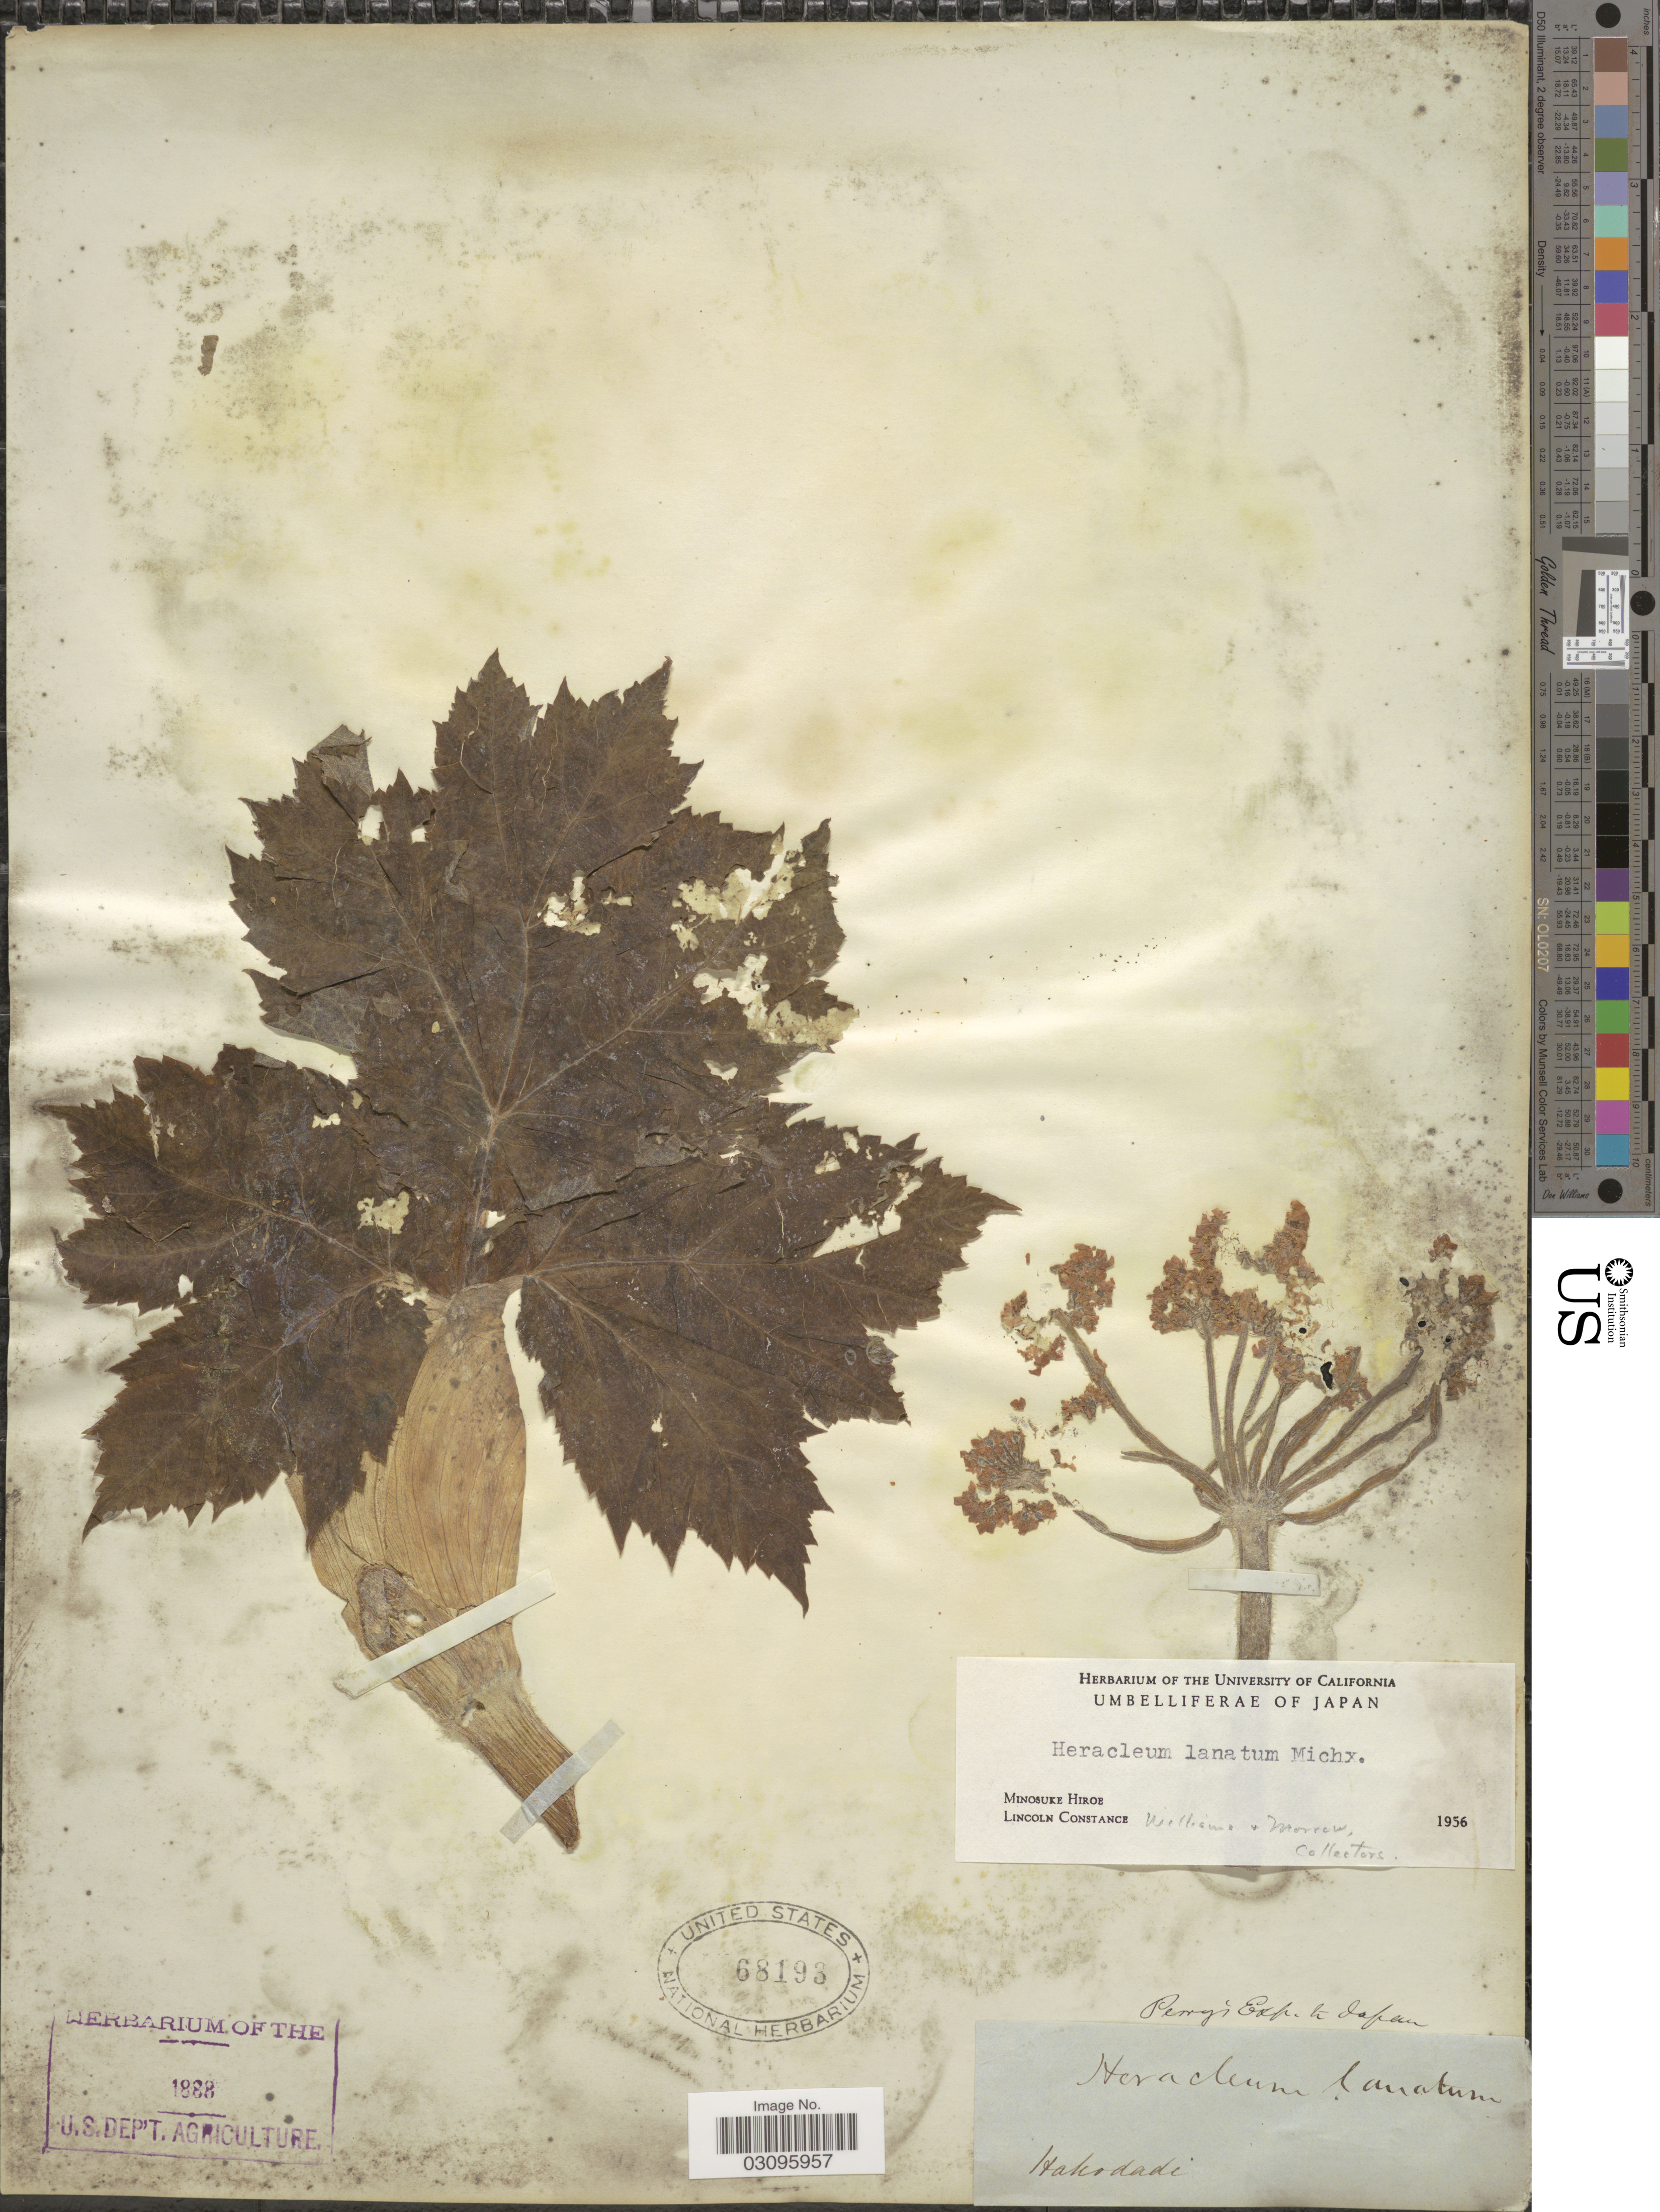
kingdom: Plantae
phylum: Tracheophyta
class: Magnoliopsida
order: Apiales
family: Apiaceae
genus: Heracleum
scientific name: Heracleum lanatum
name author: Michx.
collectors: -- Perry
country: Japan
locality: Hakodadi.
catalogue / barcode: US 68193